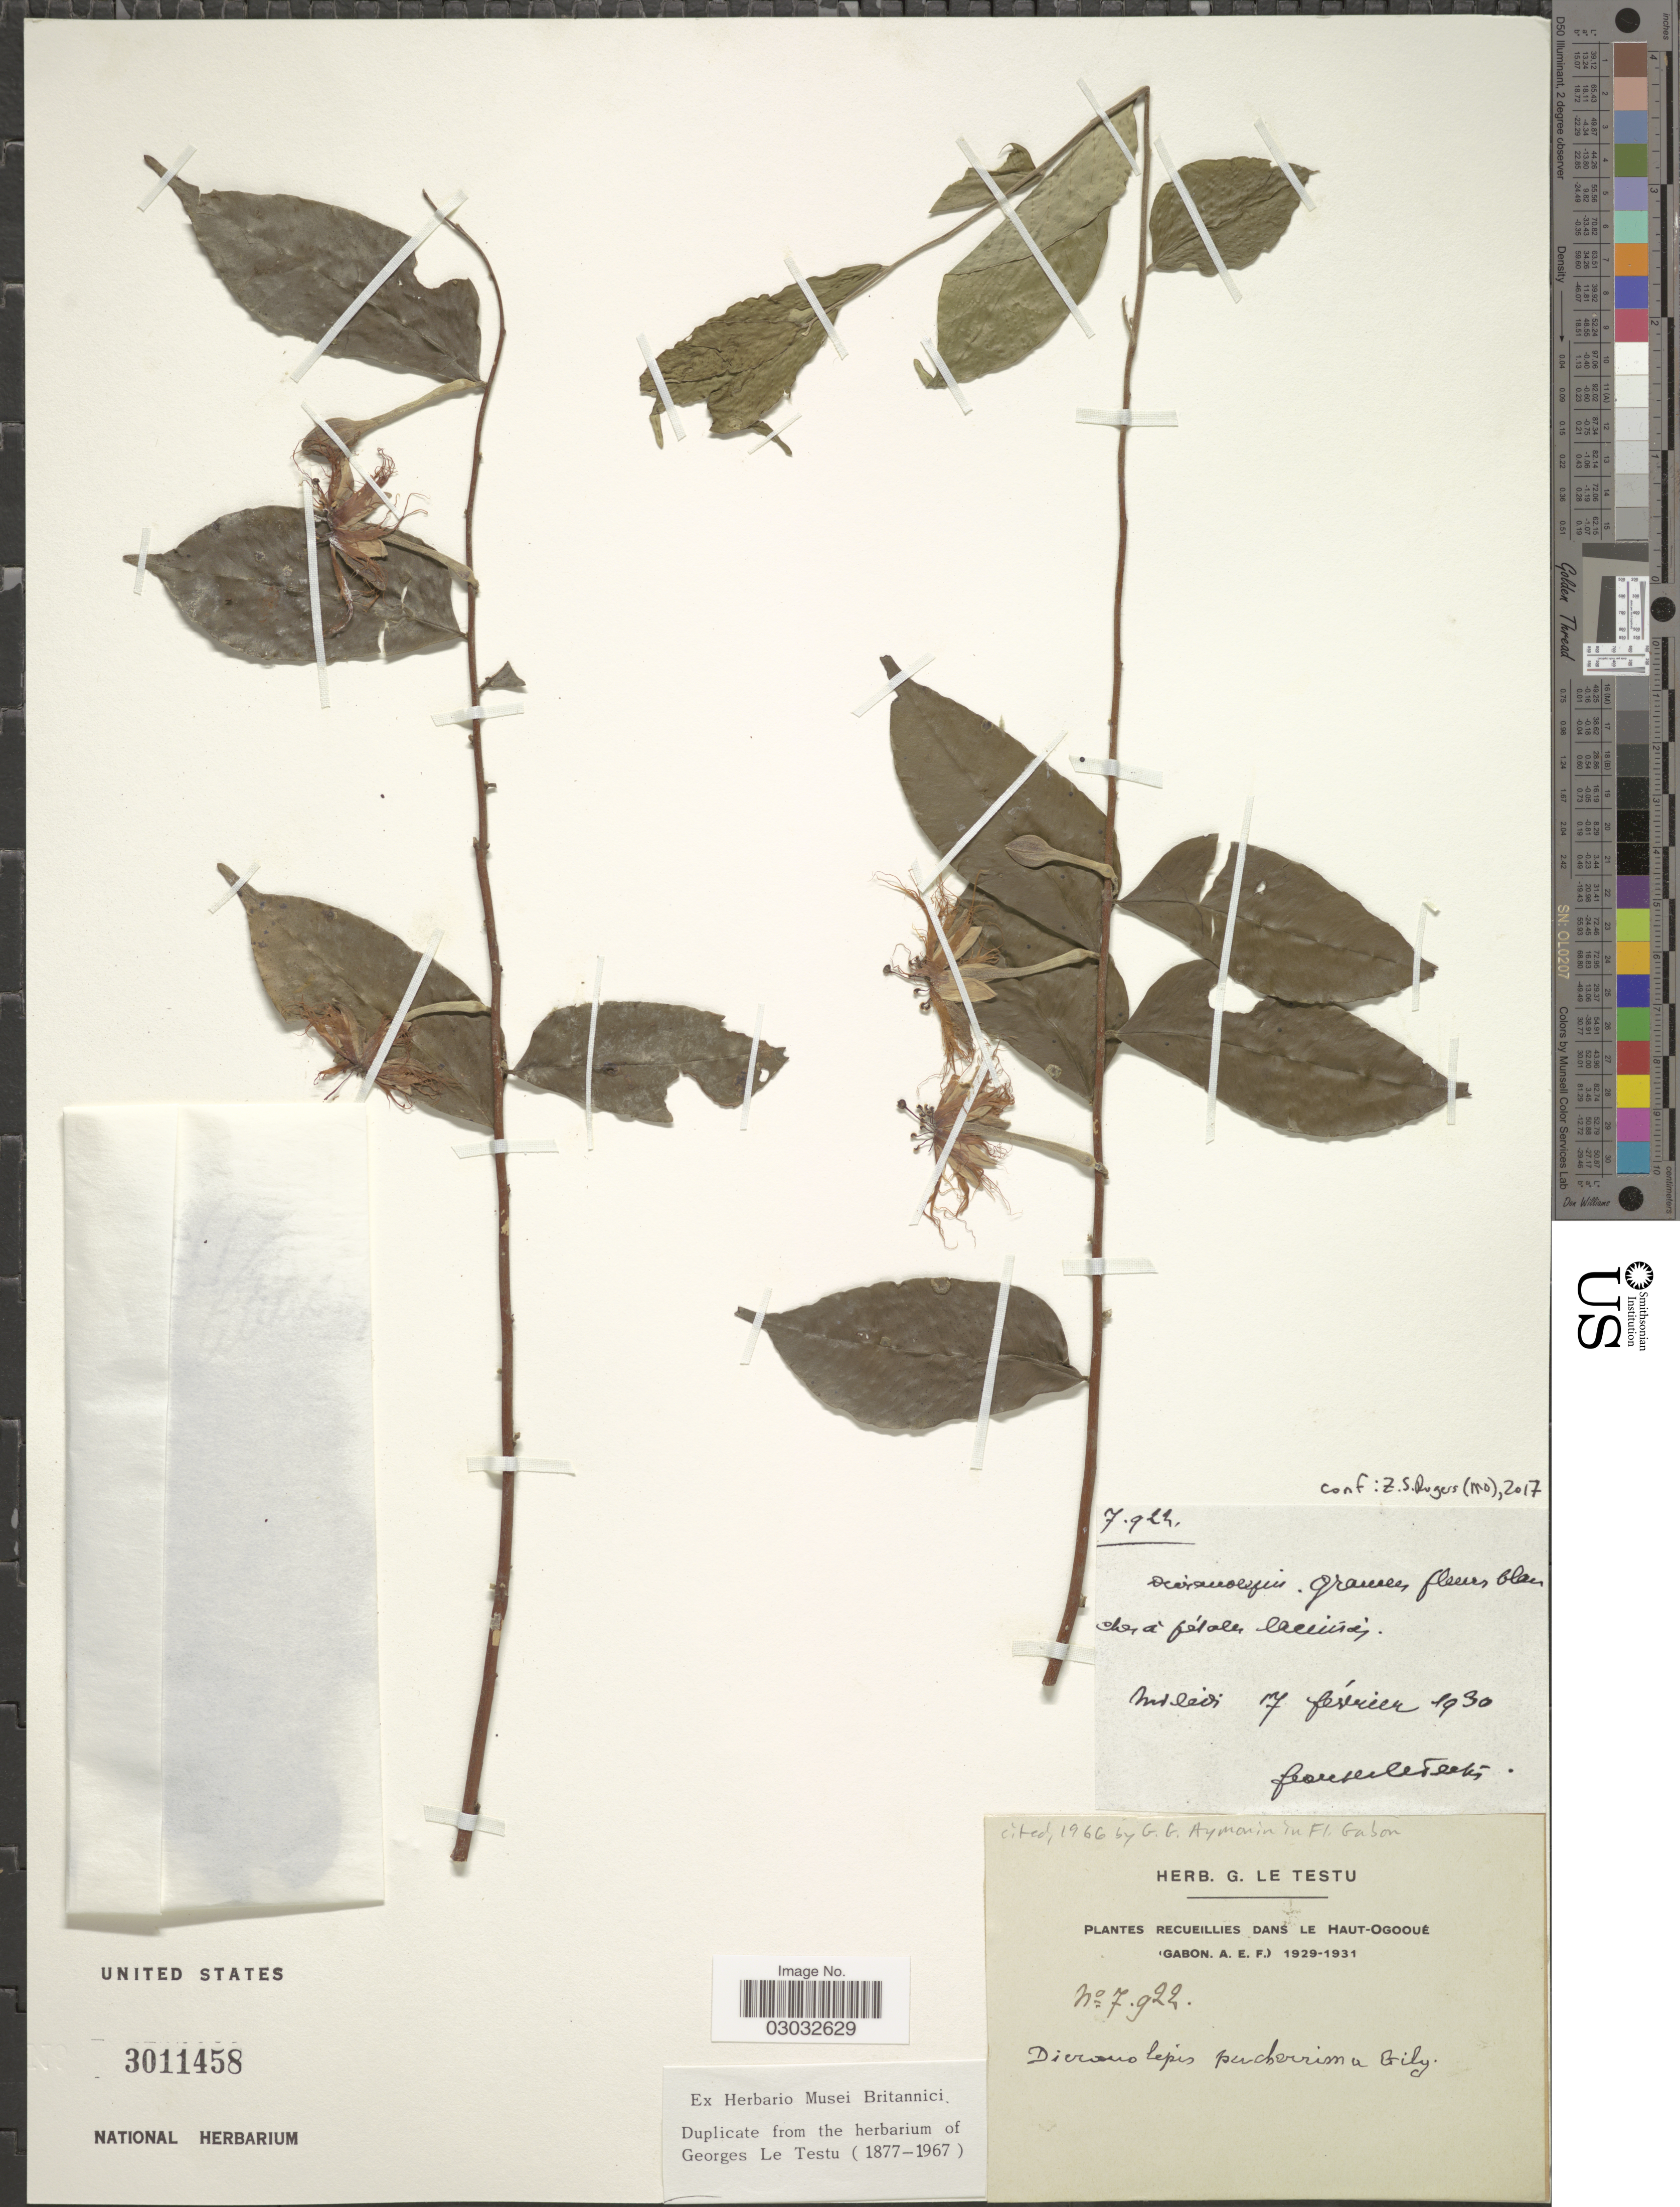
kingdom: Plantae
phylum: Tracheophyta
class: Magnoliopsida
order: Malvales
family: Thymelaeaceae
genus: Dicranolepis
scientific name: Dicranolepis pulcherrima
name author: Gilg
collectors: G. Le Testu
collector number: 7922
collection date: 1930-02-07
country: Gabon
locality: Dans le Haut-Ogooué (Gabon. A.E.F.). Miledi.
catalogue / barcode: US 3011458